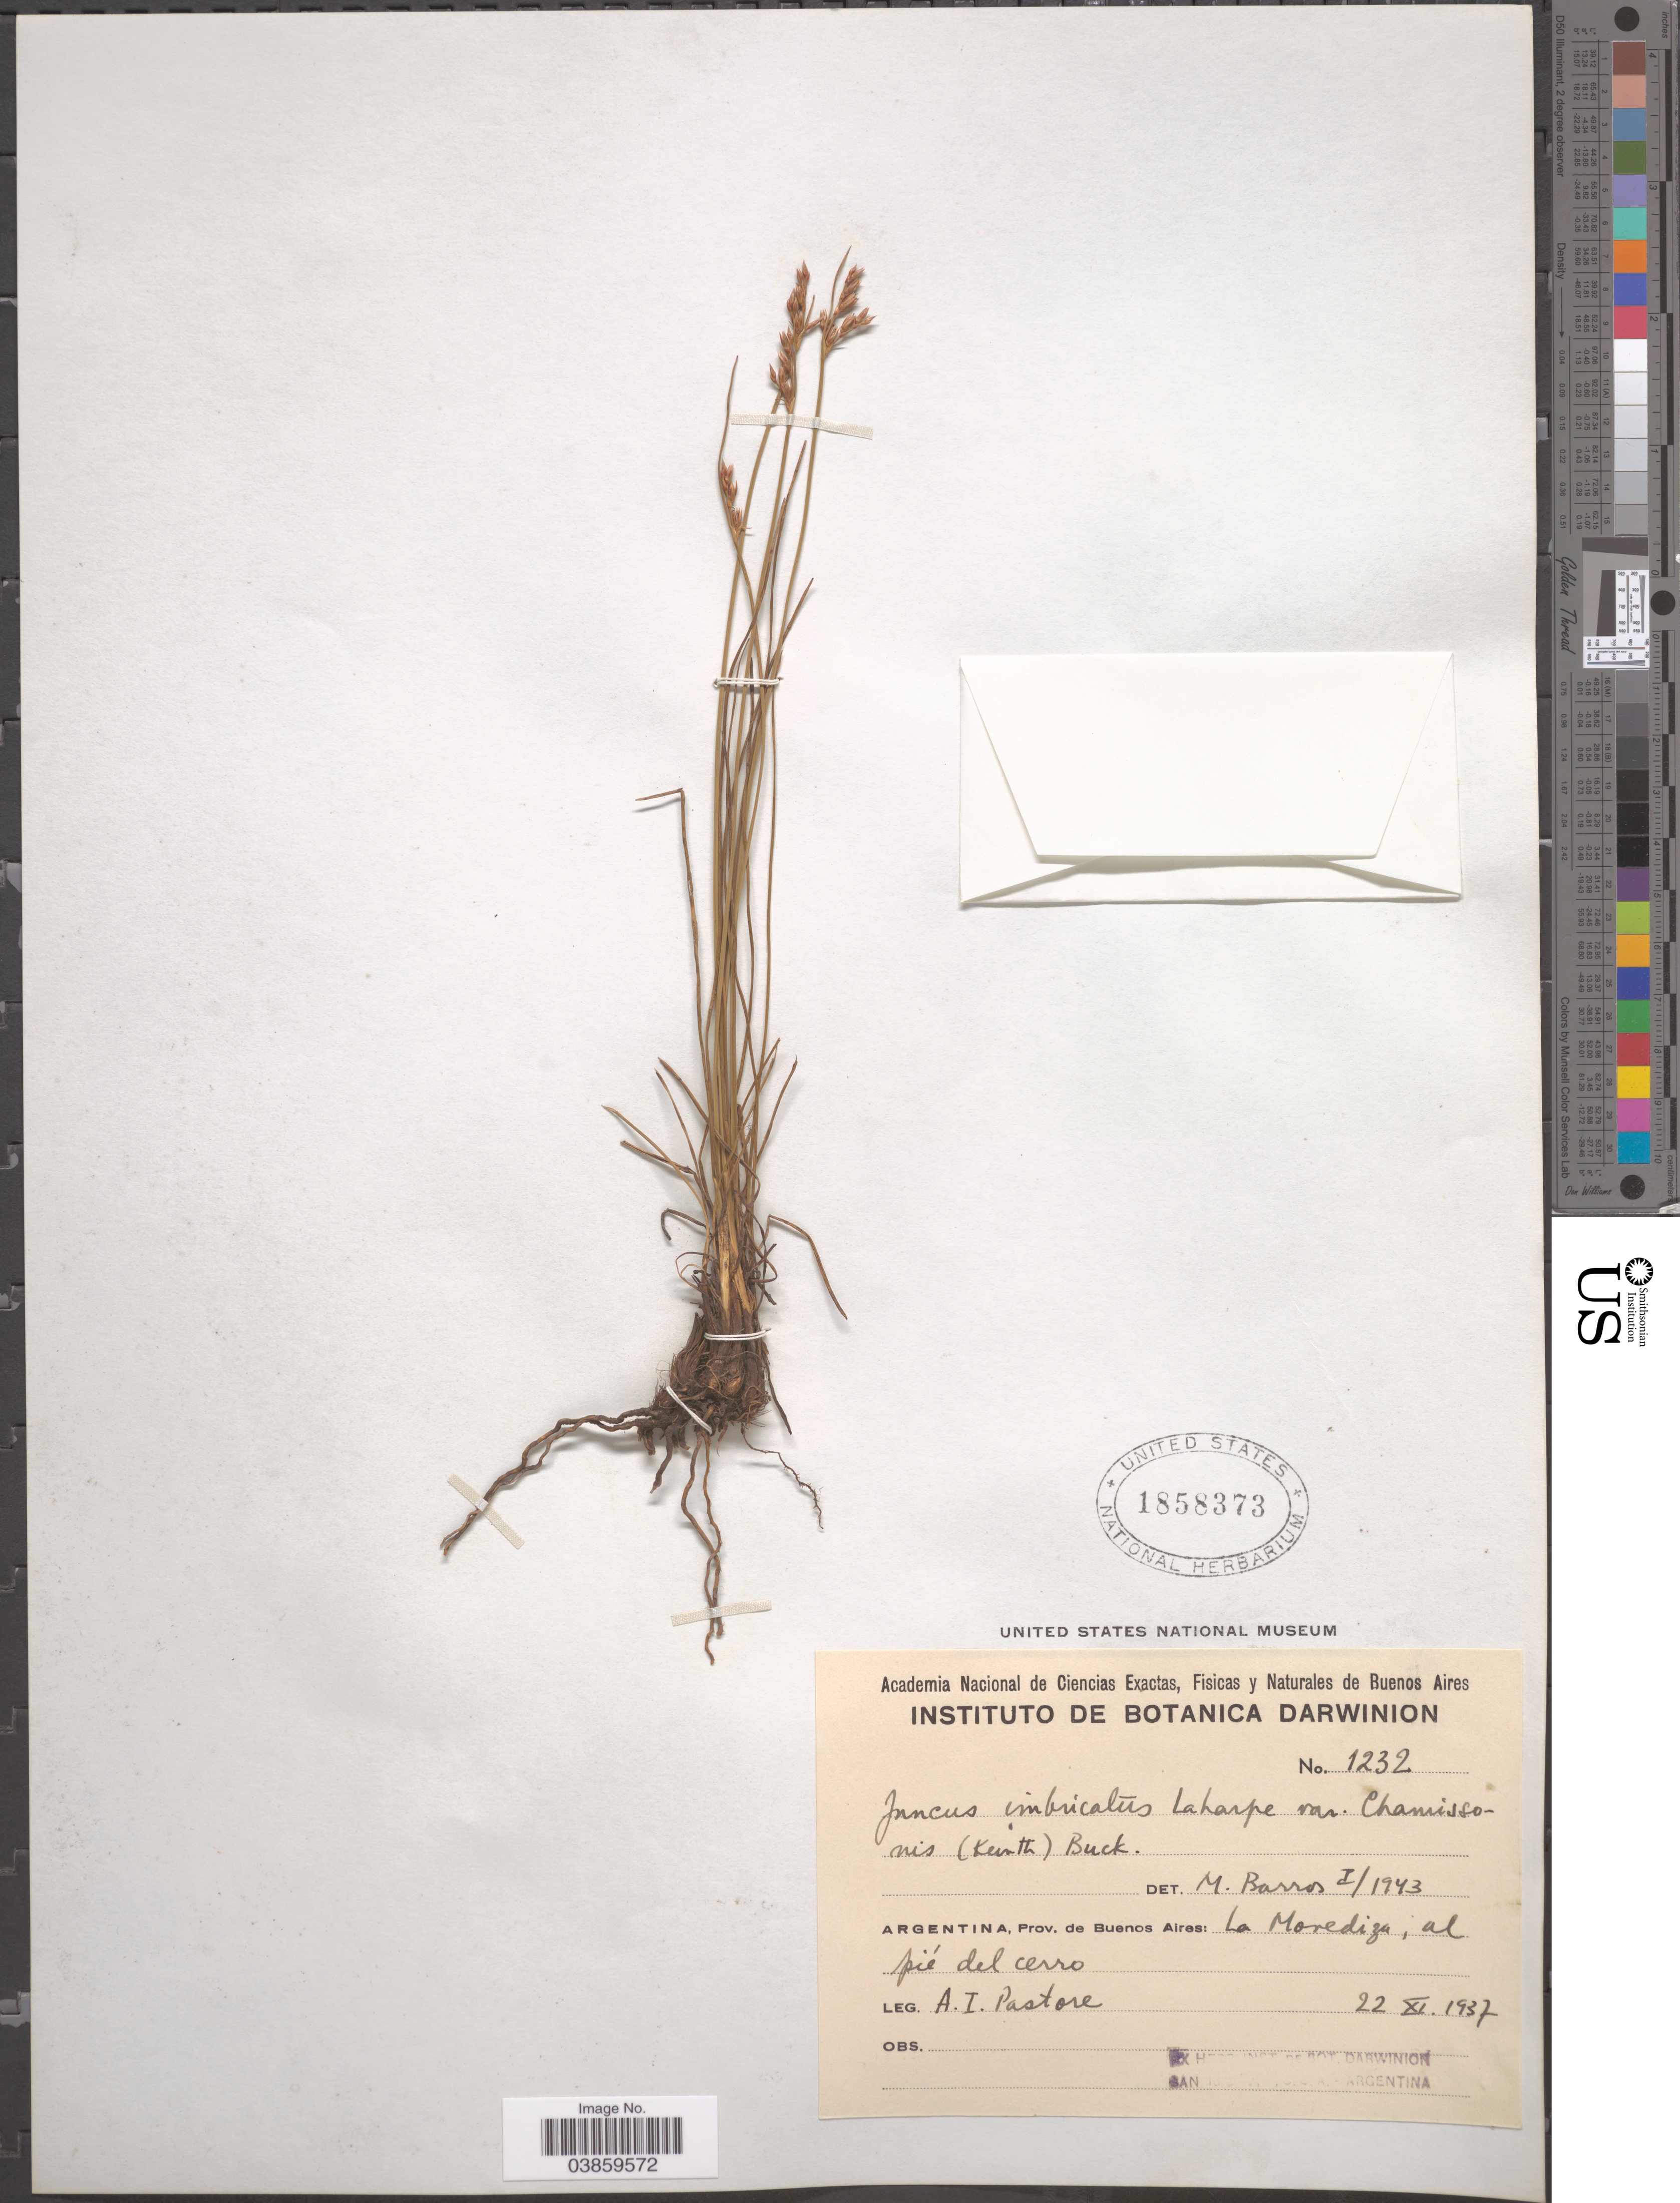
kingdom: Plantae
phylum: Tracheophyta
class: Liliopsida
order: Poales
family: Juncaceae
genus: Juncus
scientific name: Juncus imbricatus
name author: Laharpe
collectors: A. Pastore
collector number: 1232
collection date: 1937-11-22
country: Argentina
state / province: Buenos Aires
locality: La Morediza, al pié del cerro.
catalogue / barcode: US 1858373